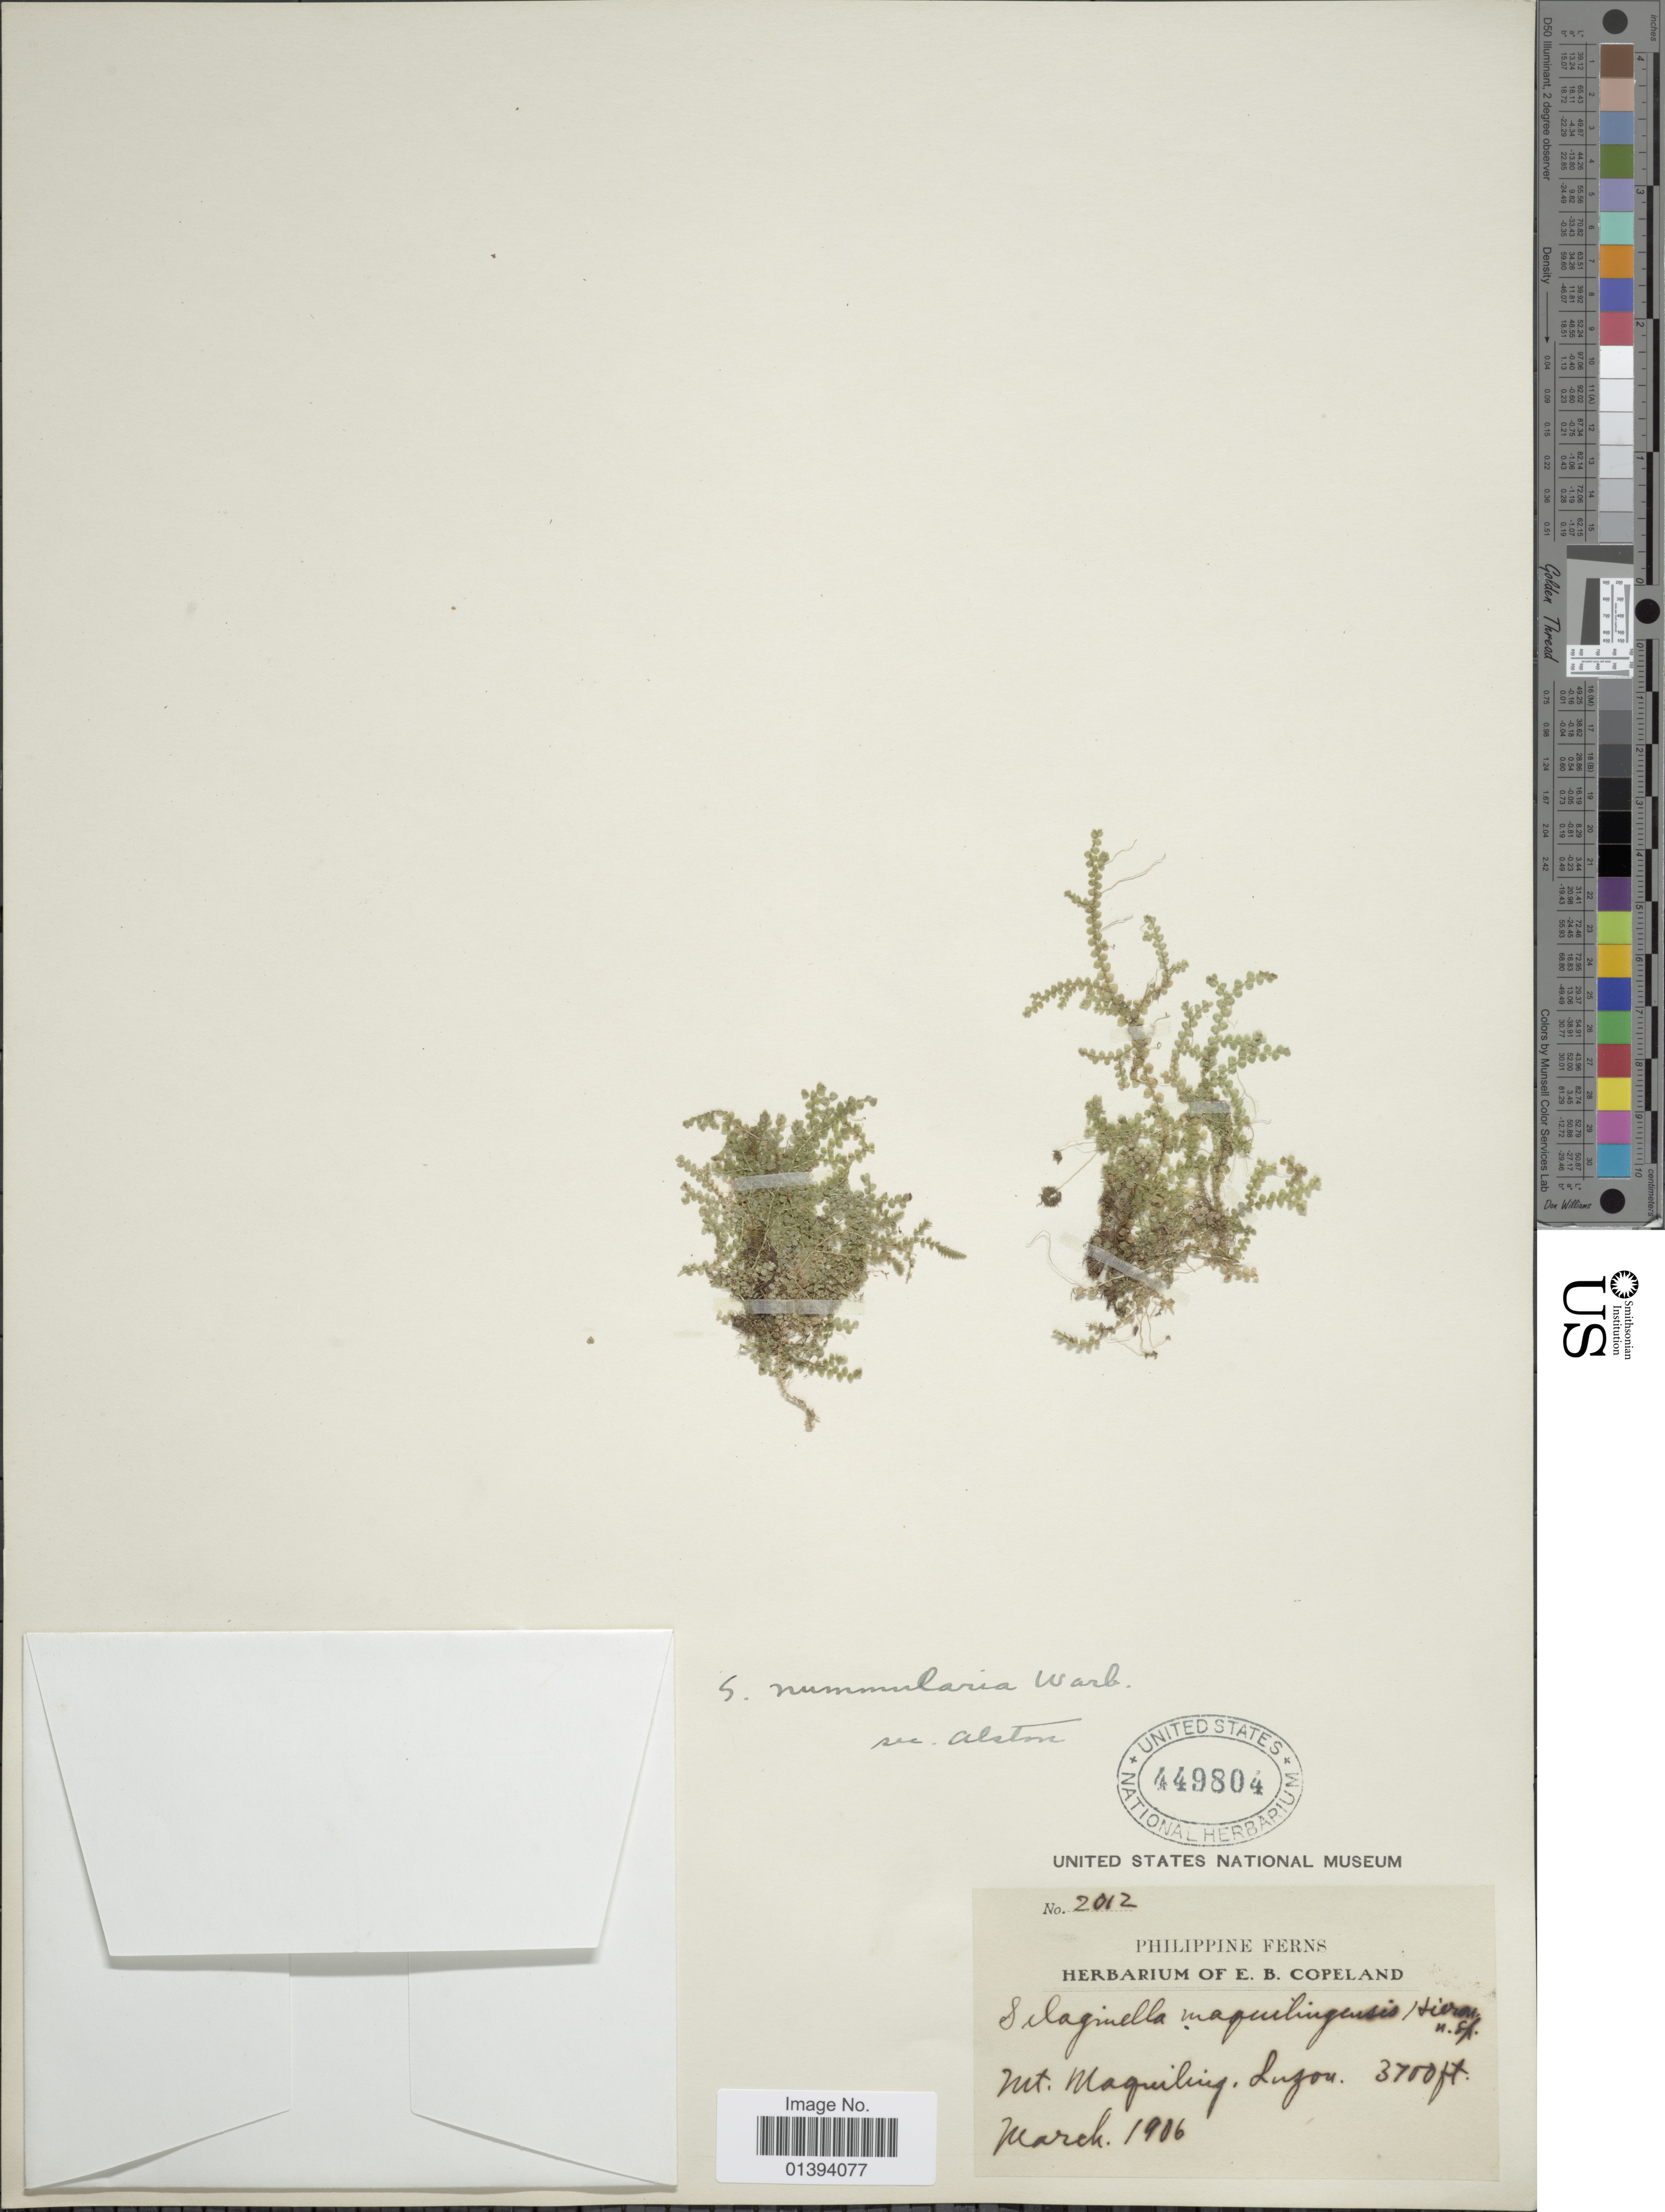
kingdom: Plantae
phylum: Tracheophyta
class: Lycopodiopsida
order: Selaginellales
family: Selaginellaceae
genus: Selaginella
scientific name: Selaginella nummularia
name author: Warb.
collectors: ex herb. E. B. Copeland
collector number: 2012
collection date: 1906-03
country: Philippines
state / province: Central Luzon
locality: Mt. Maquiling, Luzon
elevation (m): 1128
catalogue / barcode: US 449804